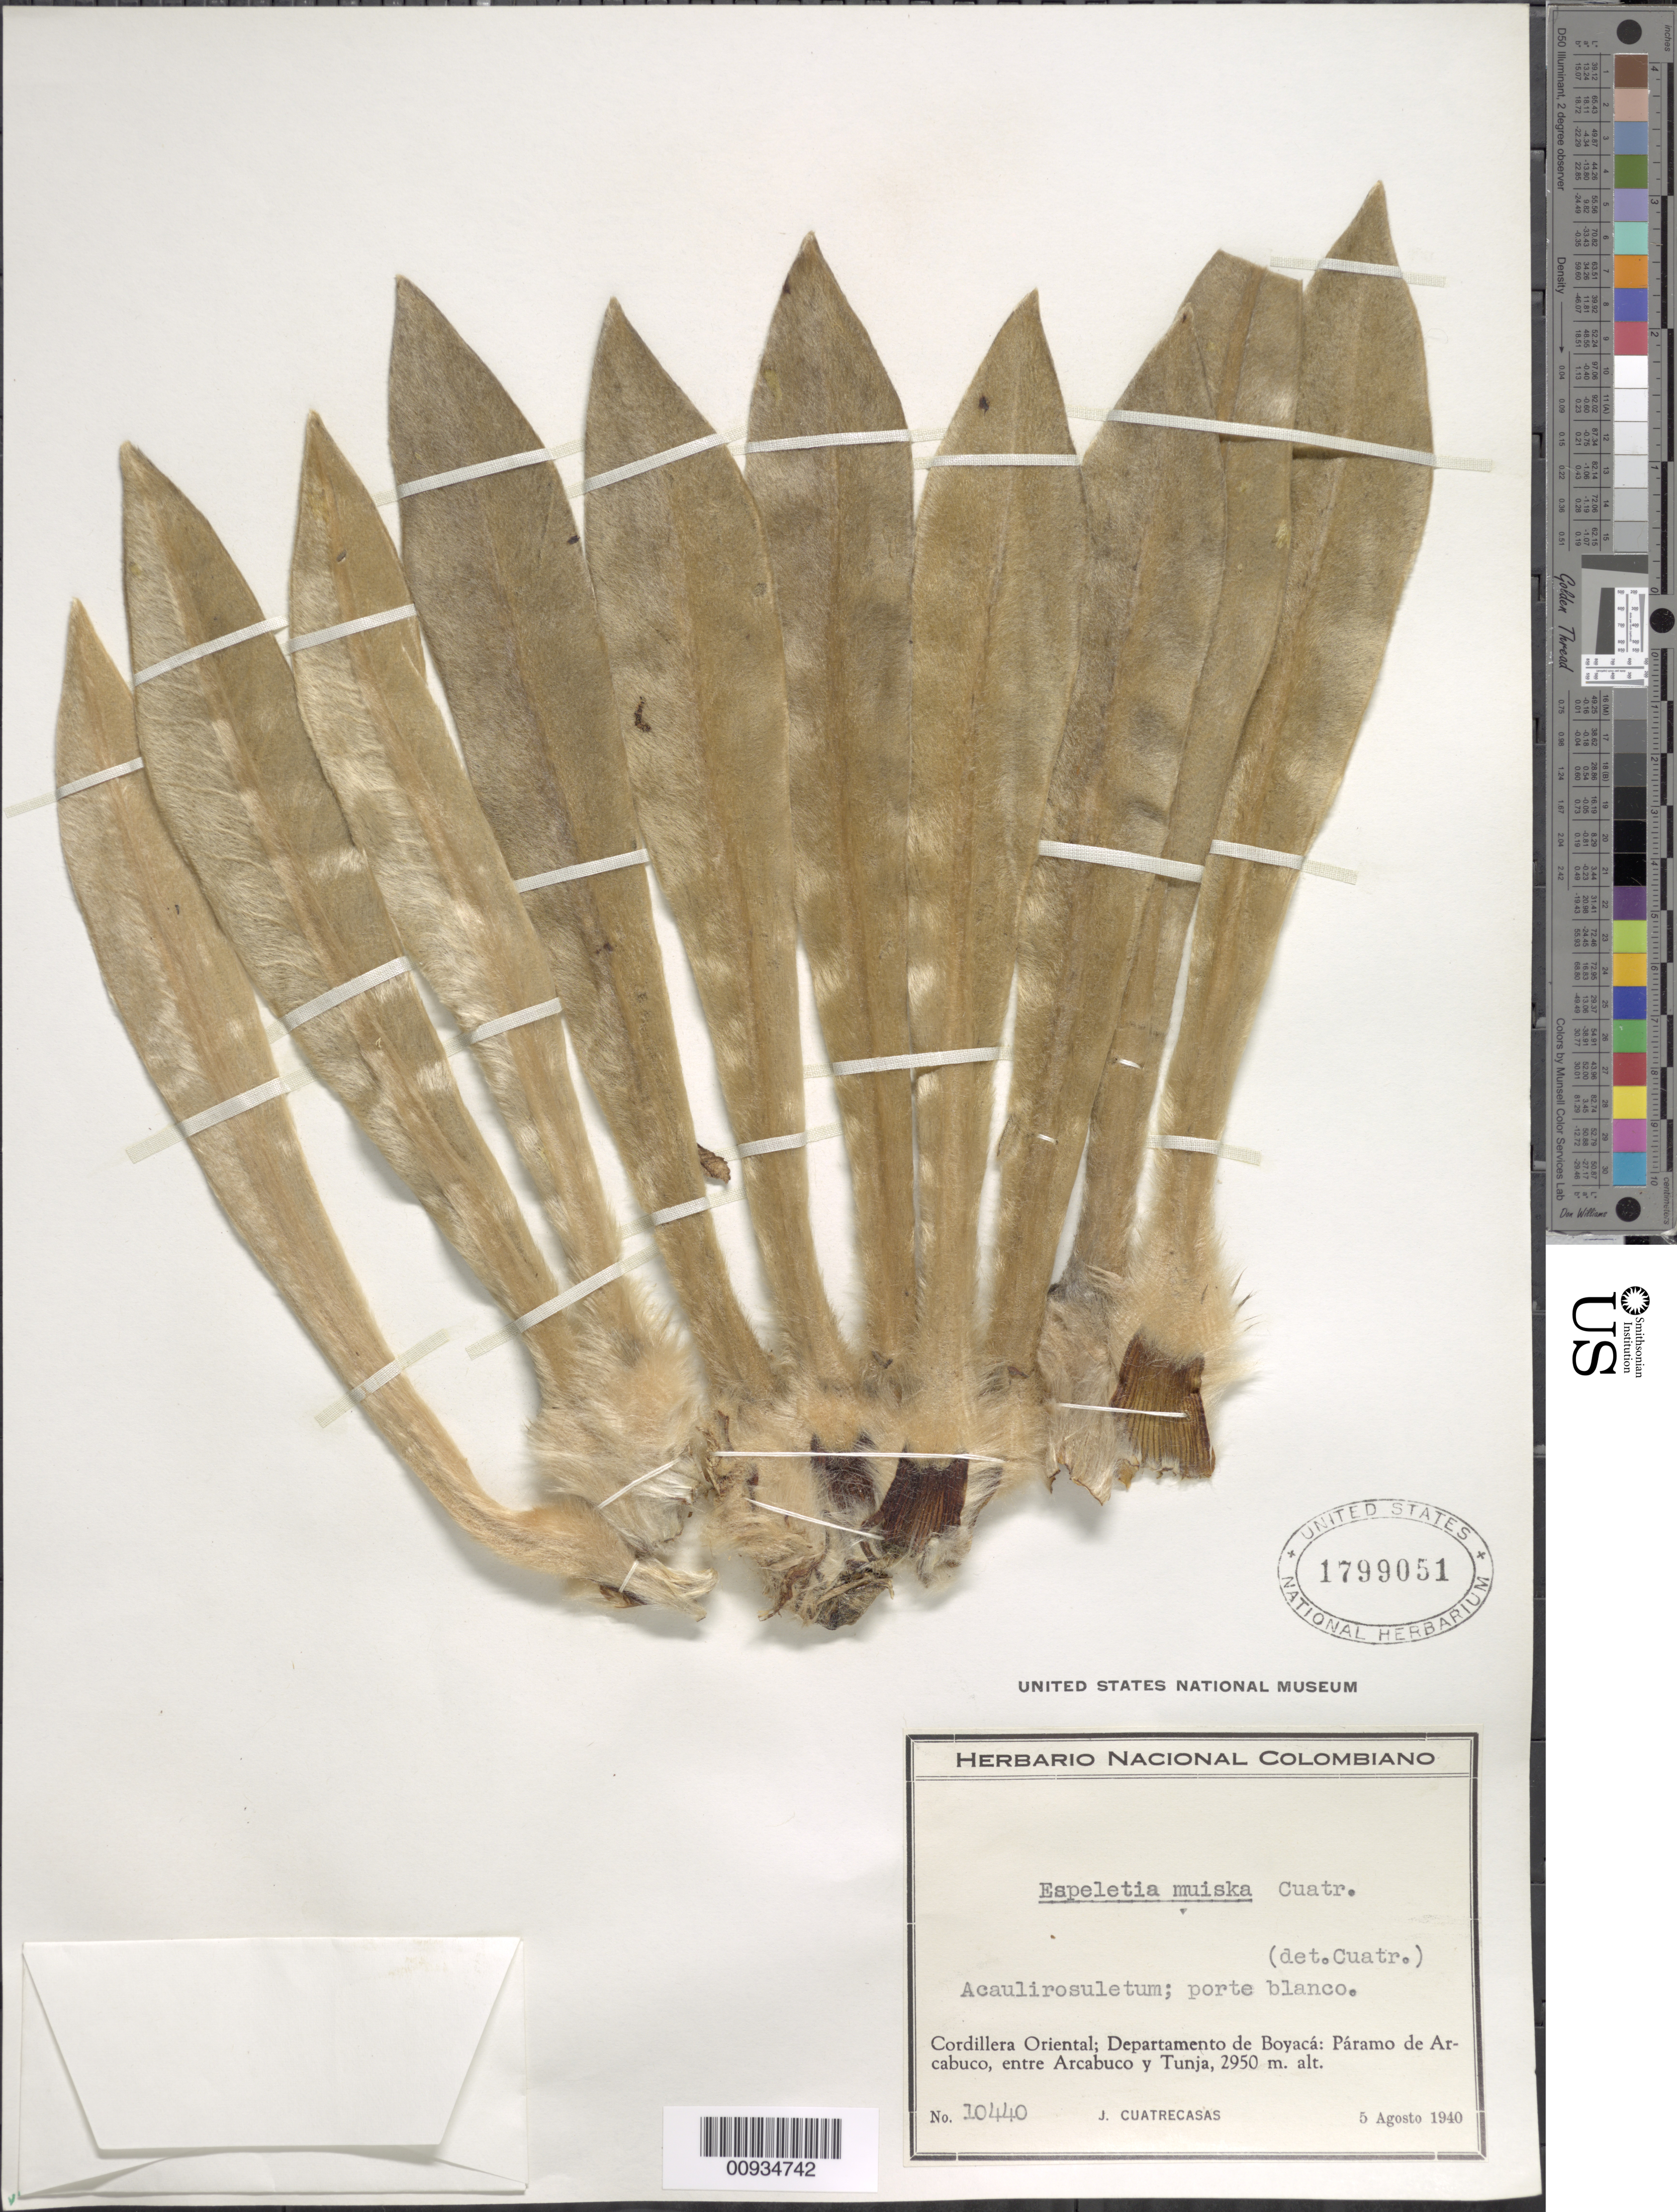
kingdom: Plantae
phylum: Tracheophyta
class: Magnoliopsida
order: Asterales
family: Asteraceae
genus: Espeletiopsis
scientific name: Espeletiopsis muiska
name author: (Cuatrec.) Cuatrec.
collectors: J. Cuatrecasas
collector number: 10440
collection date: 1940-08-05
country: Colombia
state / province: Boyacá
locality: Páramo de Arcabuco. Entre Tunja y Arcabuco, Cordillera Oriental.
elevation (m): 2950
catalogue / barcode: US 1799051